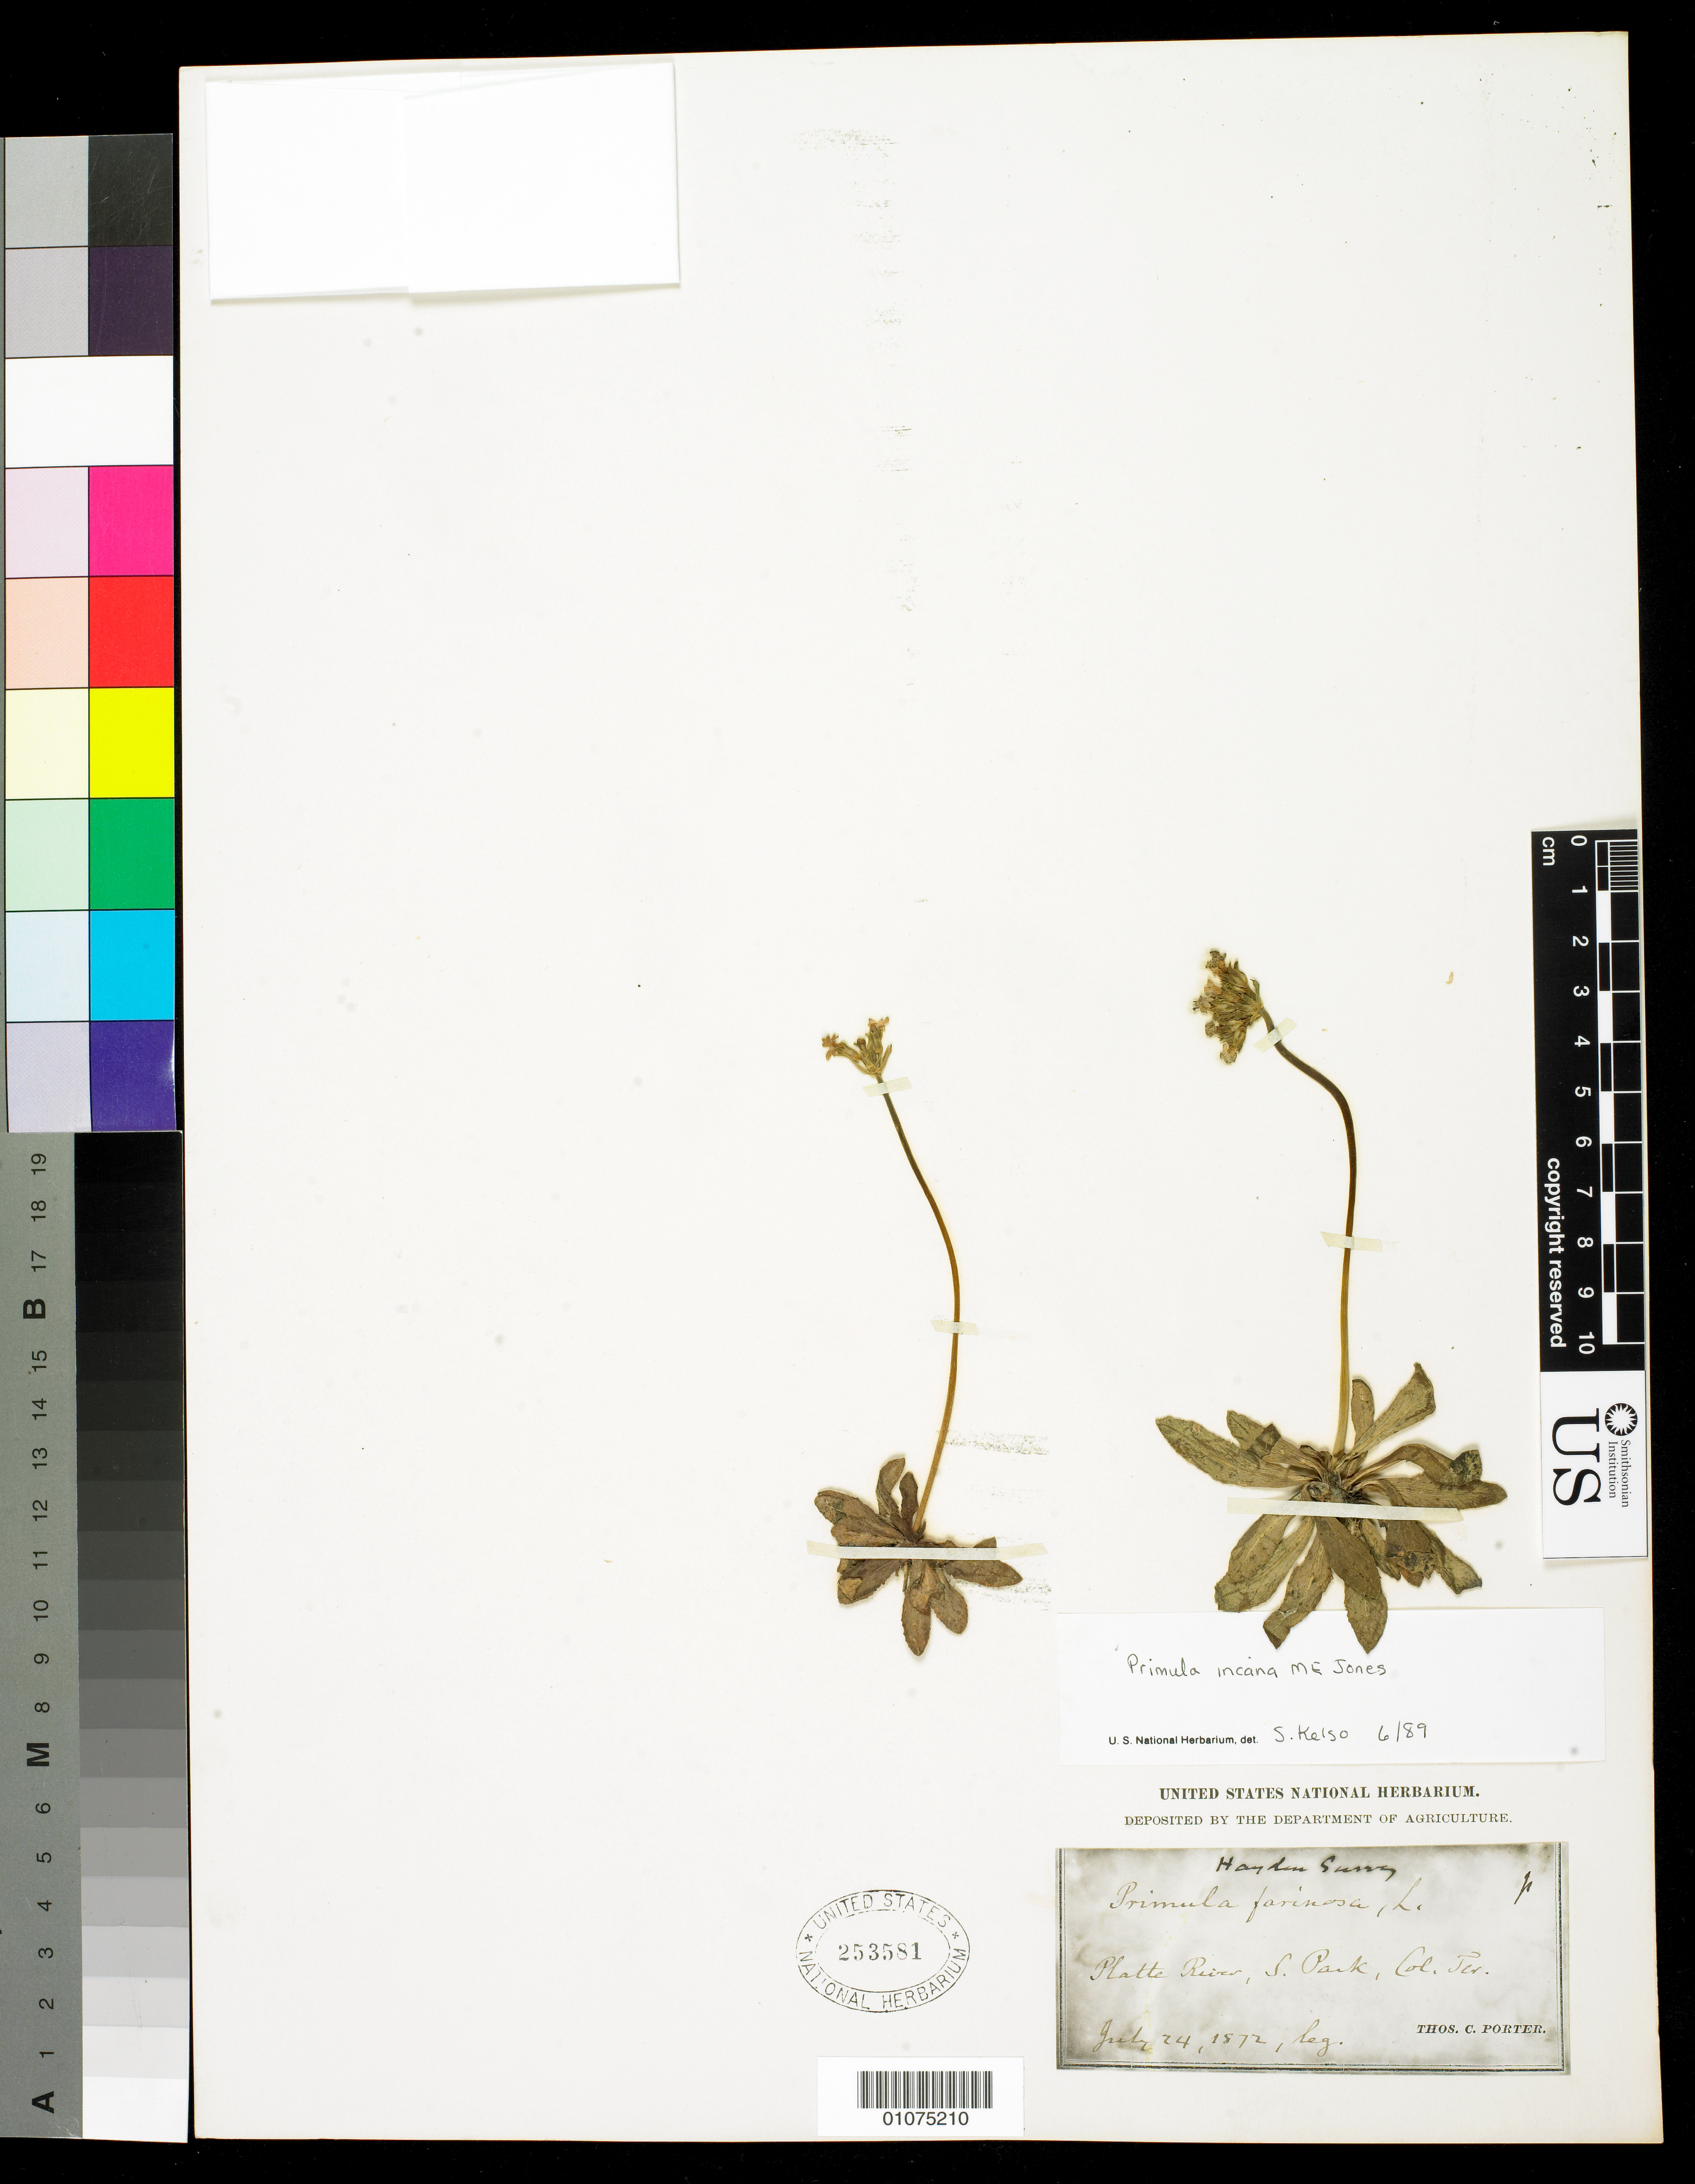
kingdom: Plantae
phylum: Tracheophyta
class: Magnoliopsida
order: Ericales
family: Primulaceae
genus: Primula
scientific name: Primula incana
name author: M.E. Jones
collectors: T. C. Porter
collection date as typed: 24 Jul 1872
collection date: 1872-07-24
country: United States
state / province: Colorado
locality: Platte River, South Park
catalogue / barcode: US 253581